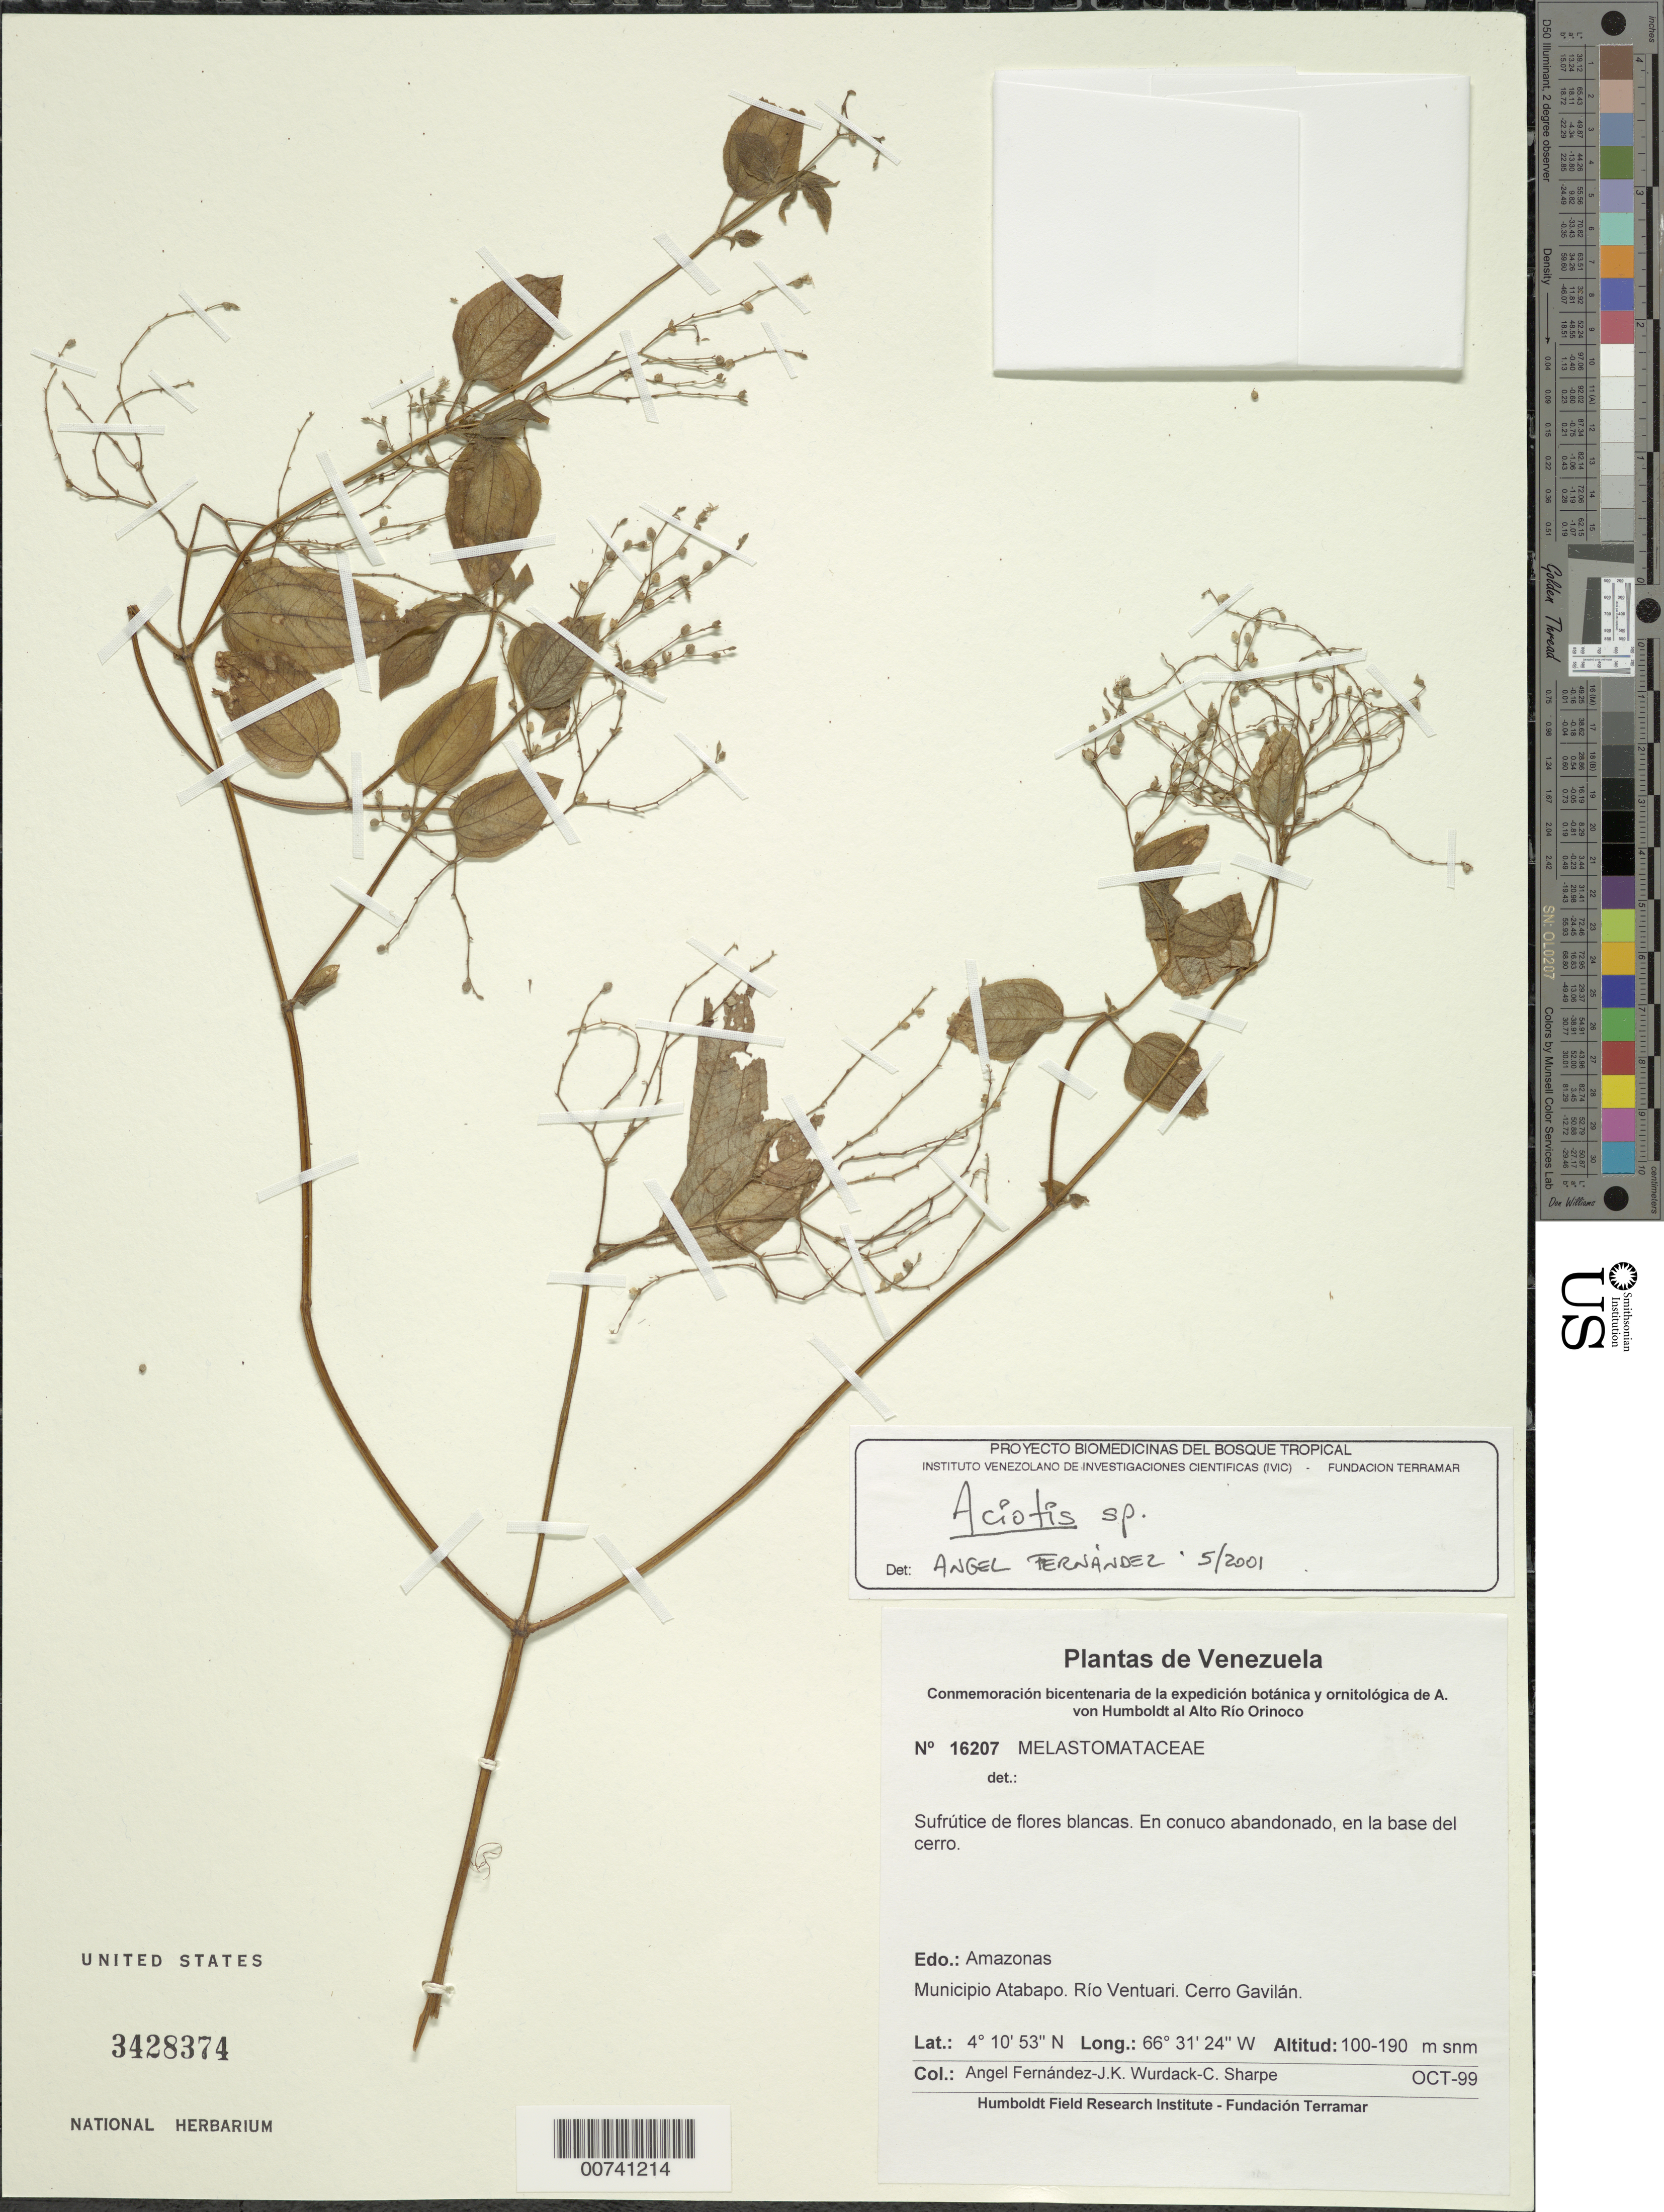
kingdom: Plantae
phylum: Tracheophyta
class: Magnoliopsida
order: Myrtales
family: Melastomataceae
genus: Aciotis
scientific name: Aciotis polystachya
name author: (Bonpl.) Triana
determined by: Nunes da Silva, Diego, (RB), Jardim Botanico do Rio de Janeiro - Herbario (BRAZIL)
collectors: A. Fernández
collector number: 16207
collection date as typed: Oct-99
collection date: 1999-10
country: Venezuela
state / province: Amazonas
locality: Mun. Atabapo, Río Ventuari, Cerro Gavilán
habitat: Conuco abandonado, en la base del cerri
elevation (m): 100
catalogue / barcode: US 3428374